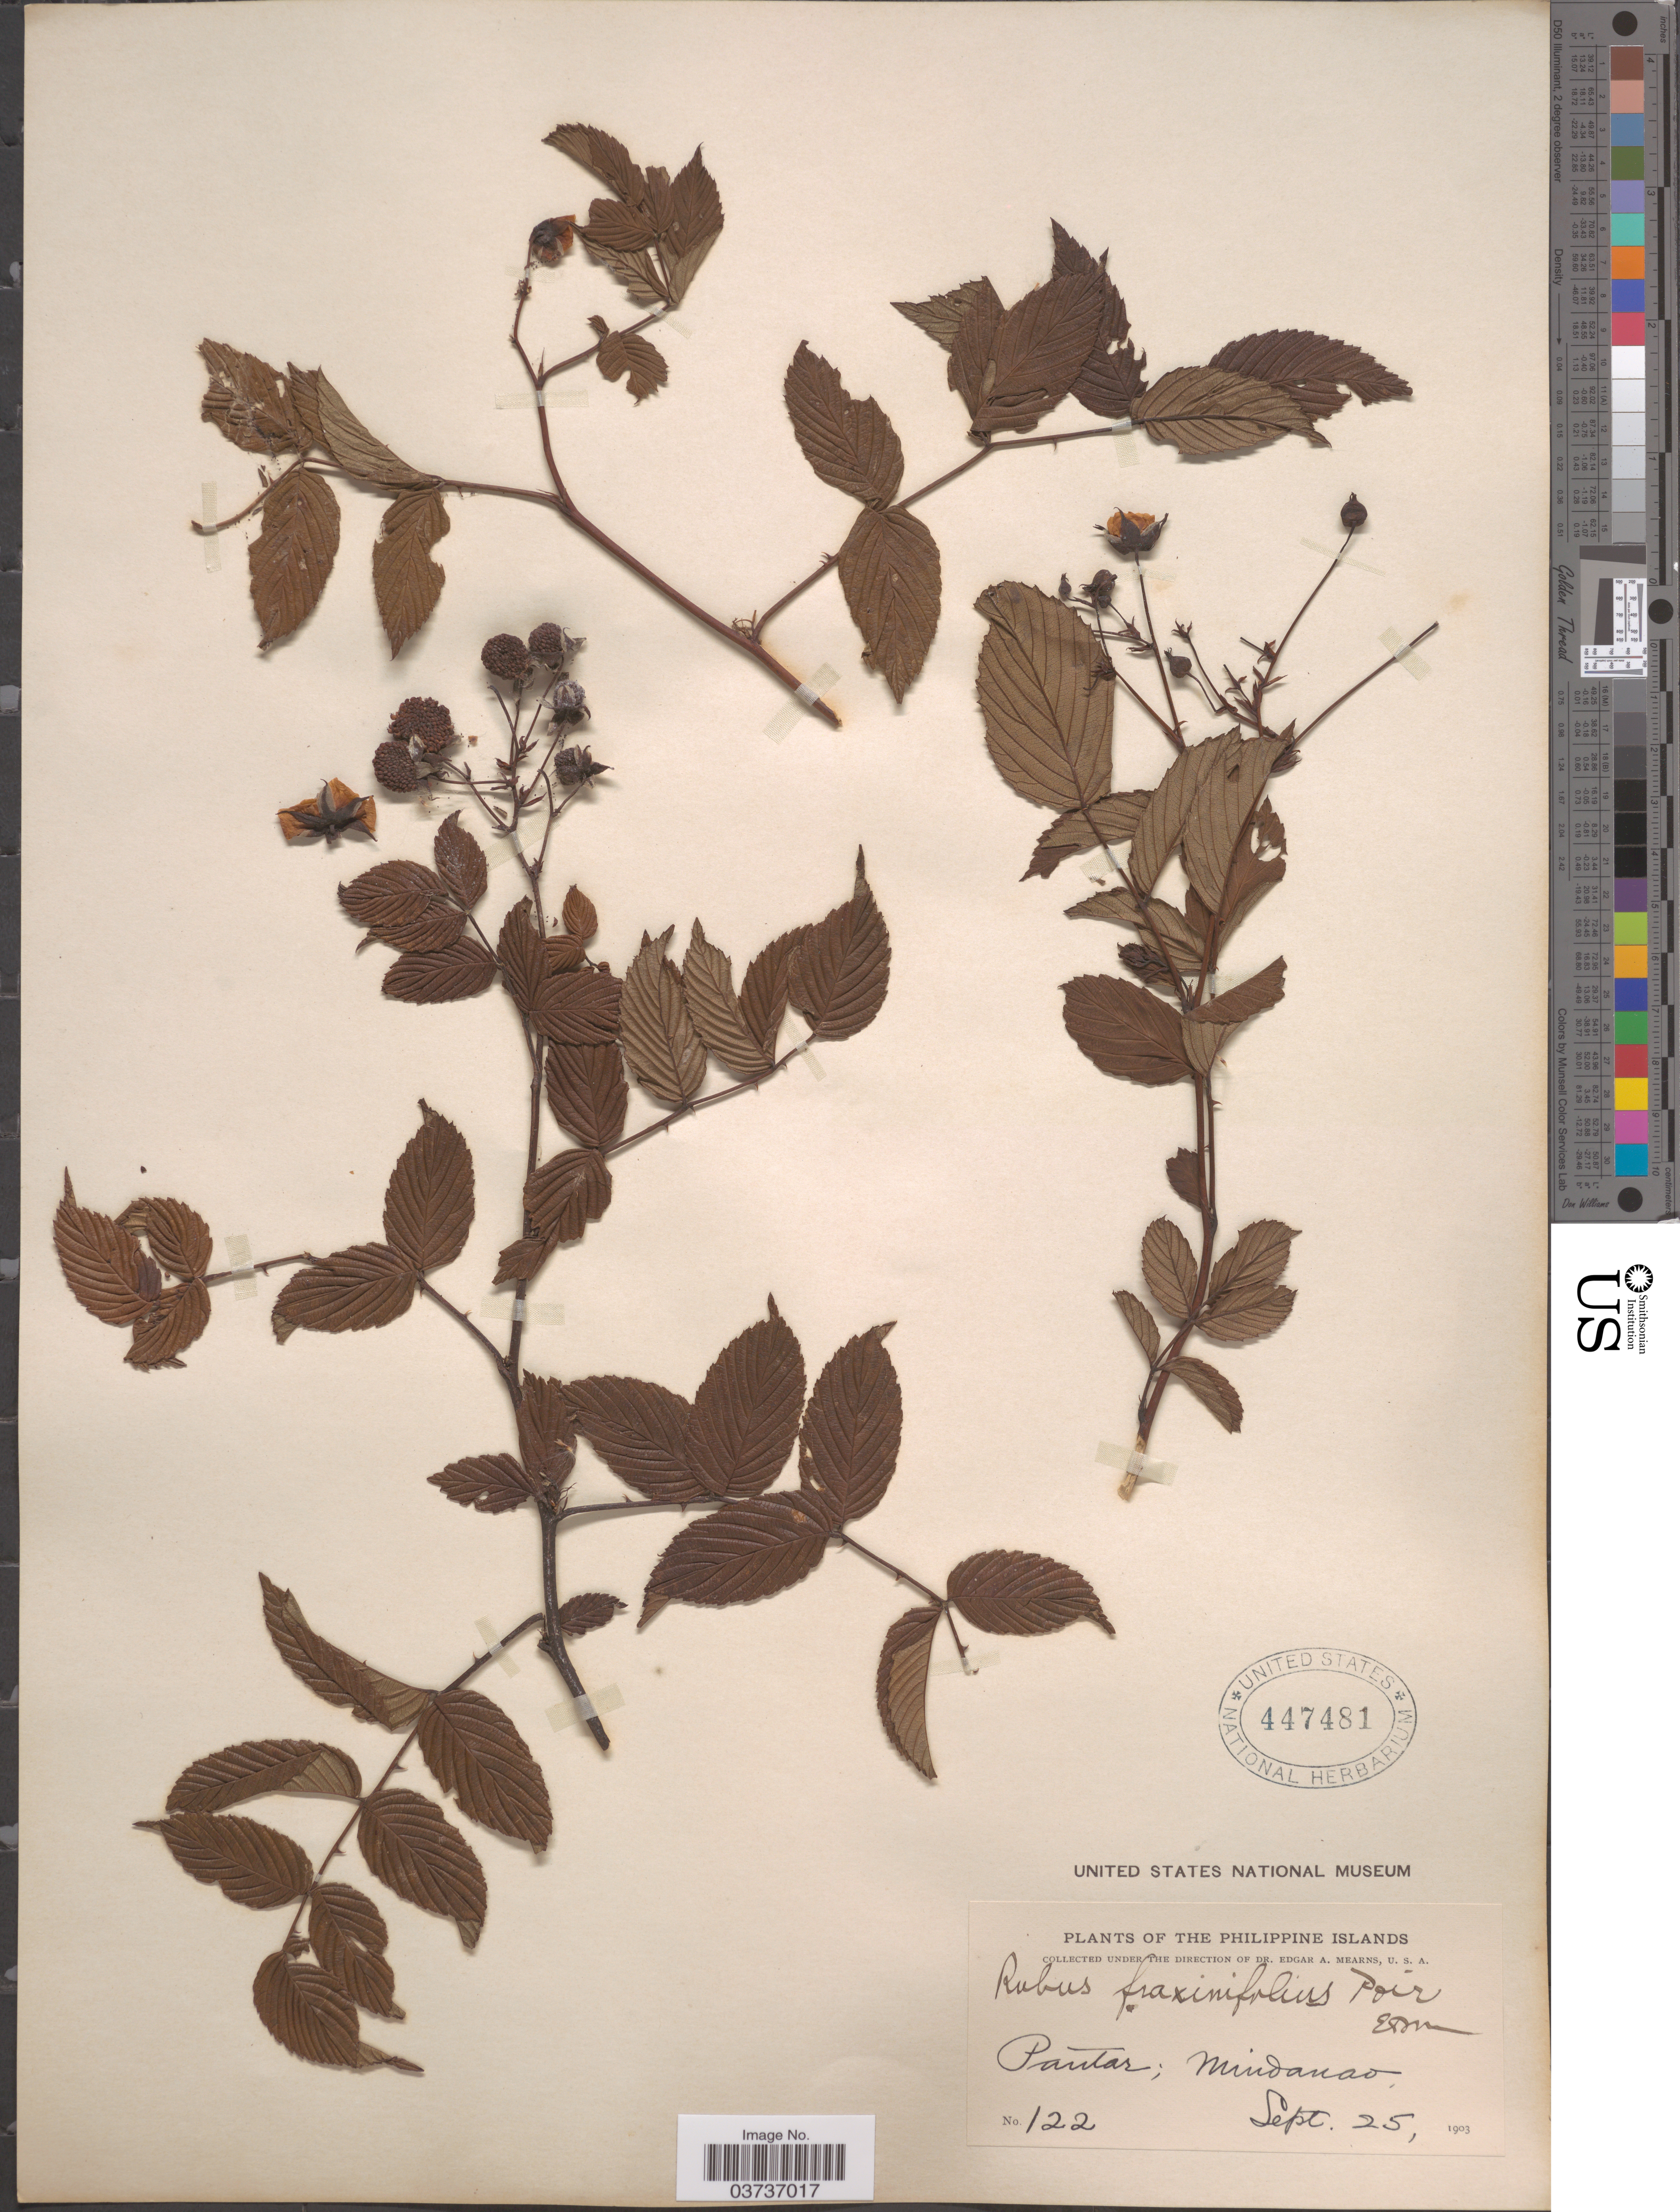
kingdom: Plantae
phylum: Tracheophyta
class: Magnoliopsida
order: Rosales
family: Rosaceae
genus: Rubus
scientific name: Rubus fraxinifolius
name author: Hayata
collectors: E. A. Mearns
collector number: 122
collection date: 1903-09-25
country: Philippines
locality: Pantar; Mindanao.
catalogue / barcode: US 447481